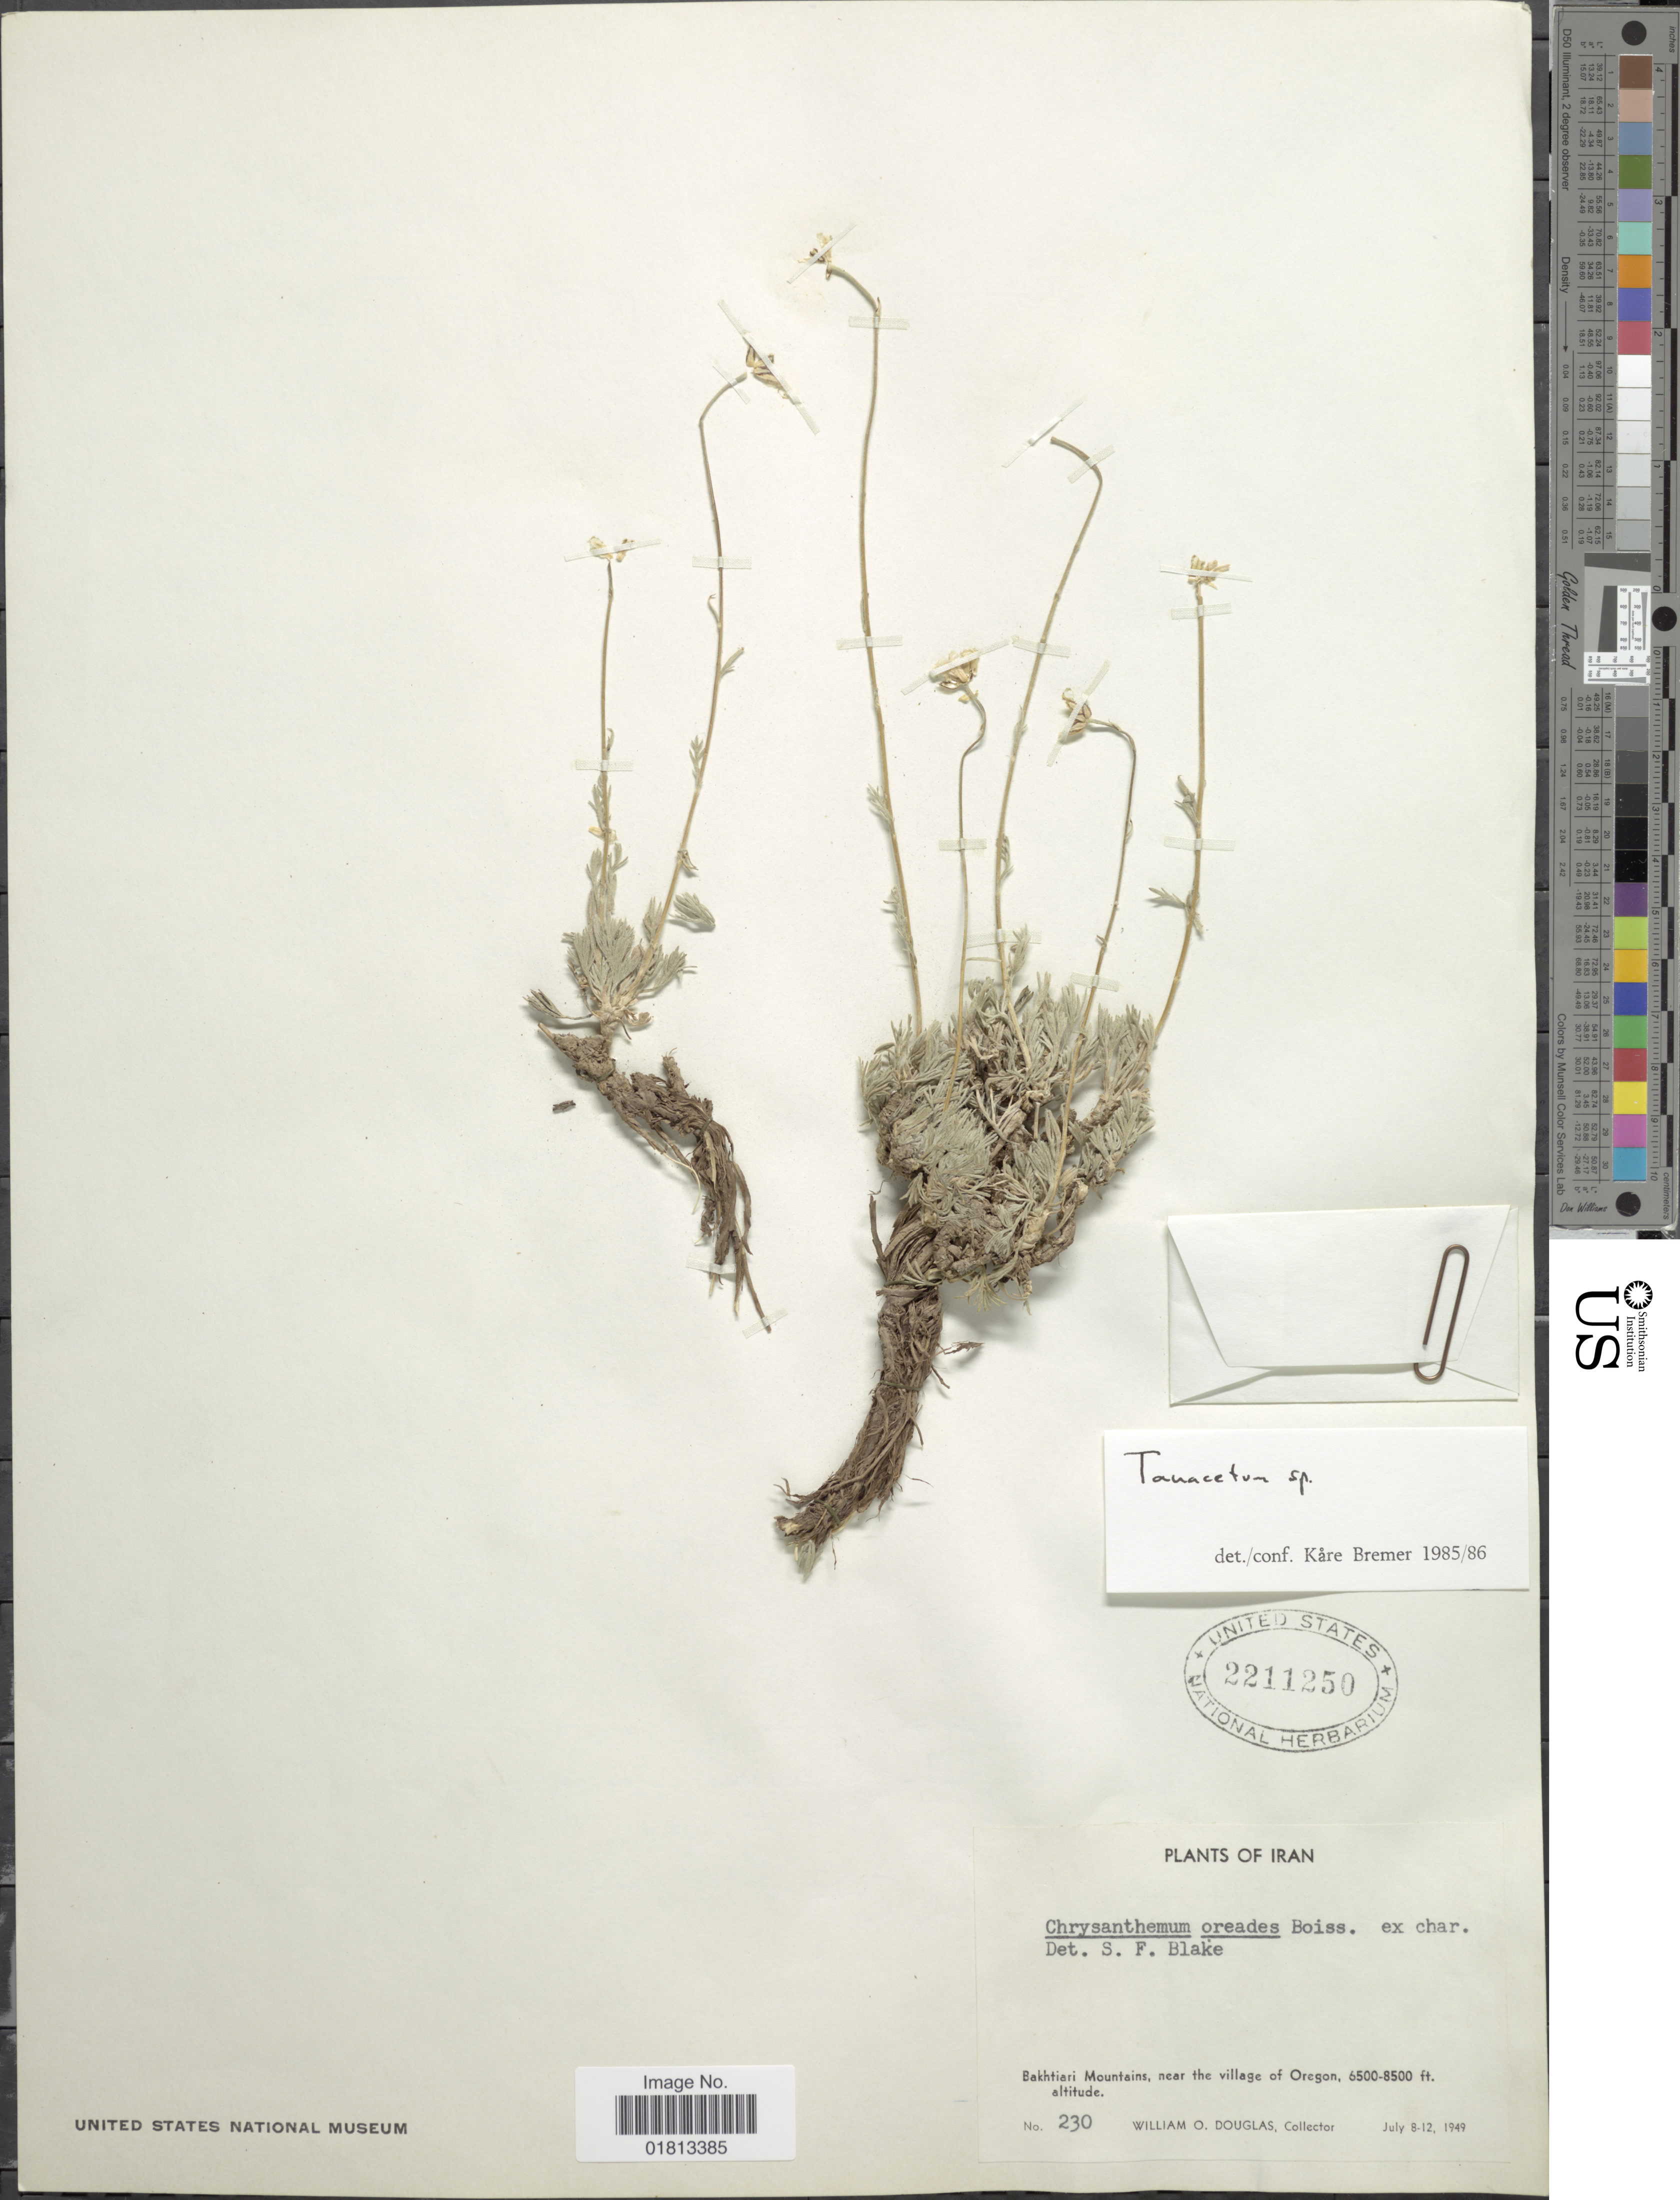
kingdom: Plantae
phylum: Tracheophyta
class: Magnoliopsida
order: Asterales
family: Asteraceae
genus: Tanacetum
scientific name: Tanacetum sp.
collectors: W. Douglas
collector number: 230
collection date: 1949-07-08/1949-07-12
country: Iran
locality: Bakhtiari Mountains, near the village of Oregon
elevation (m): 1981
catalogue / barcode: US 2211250